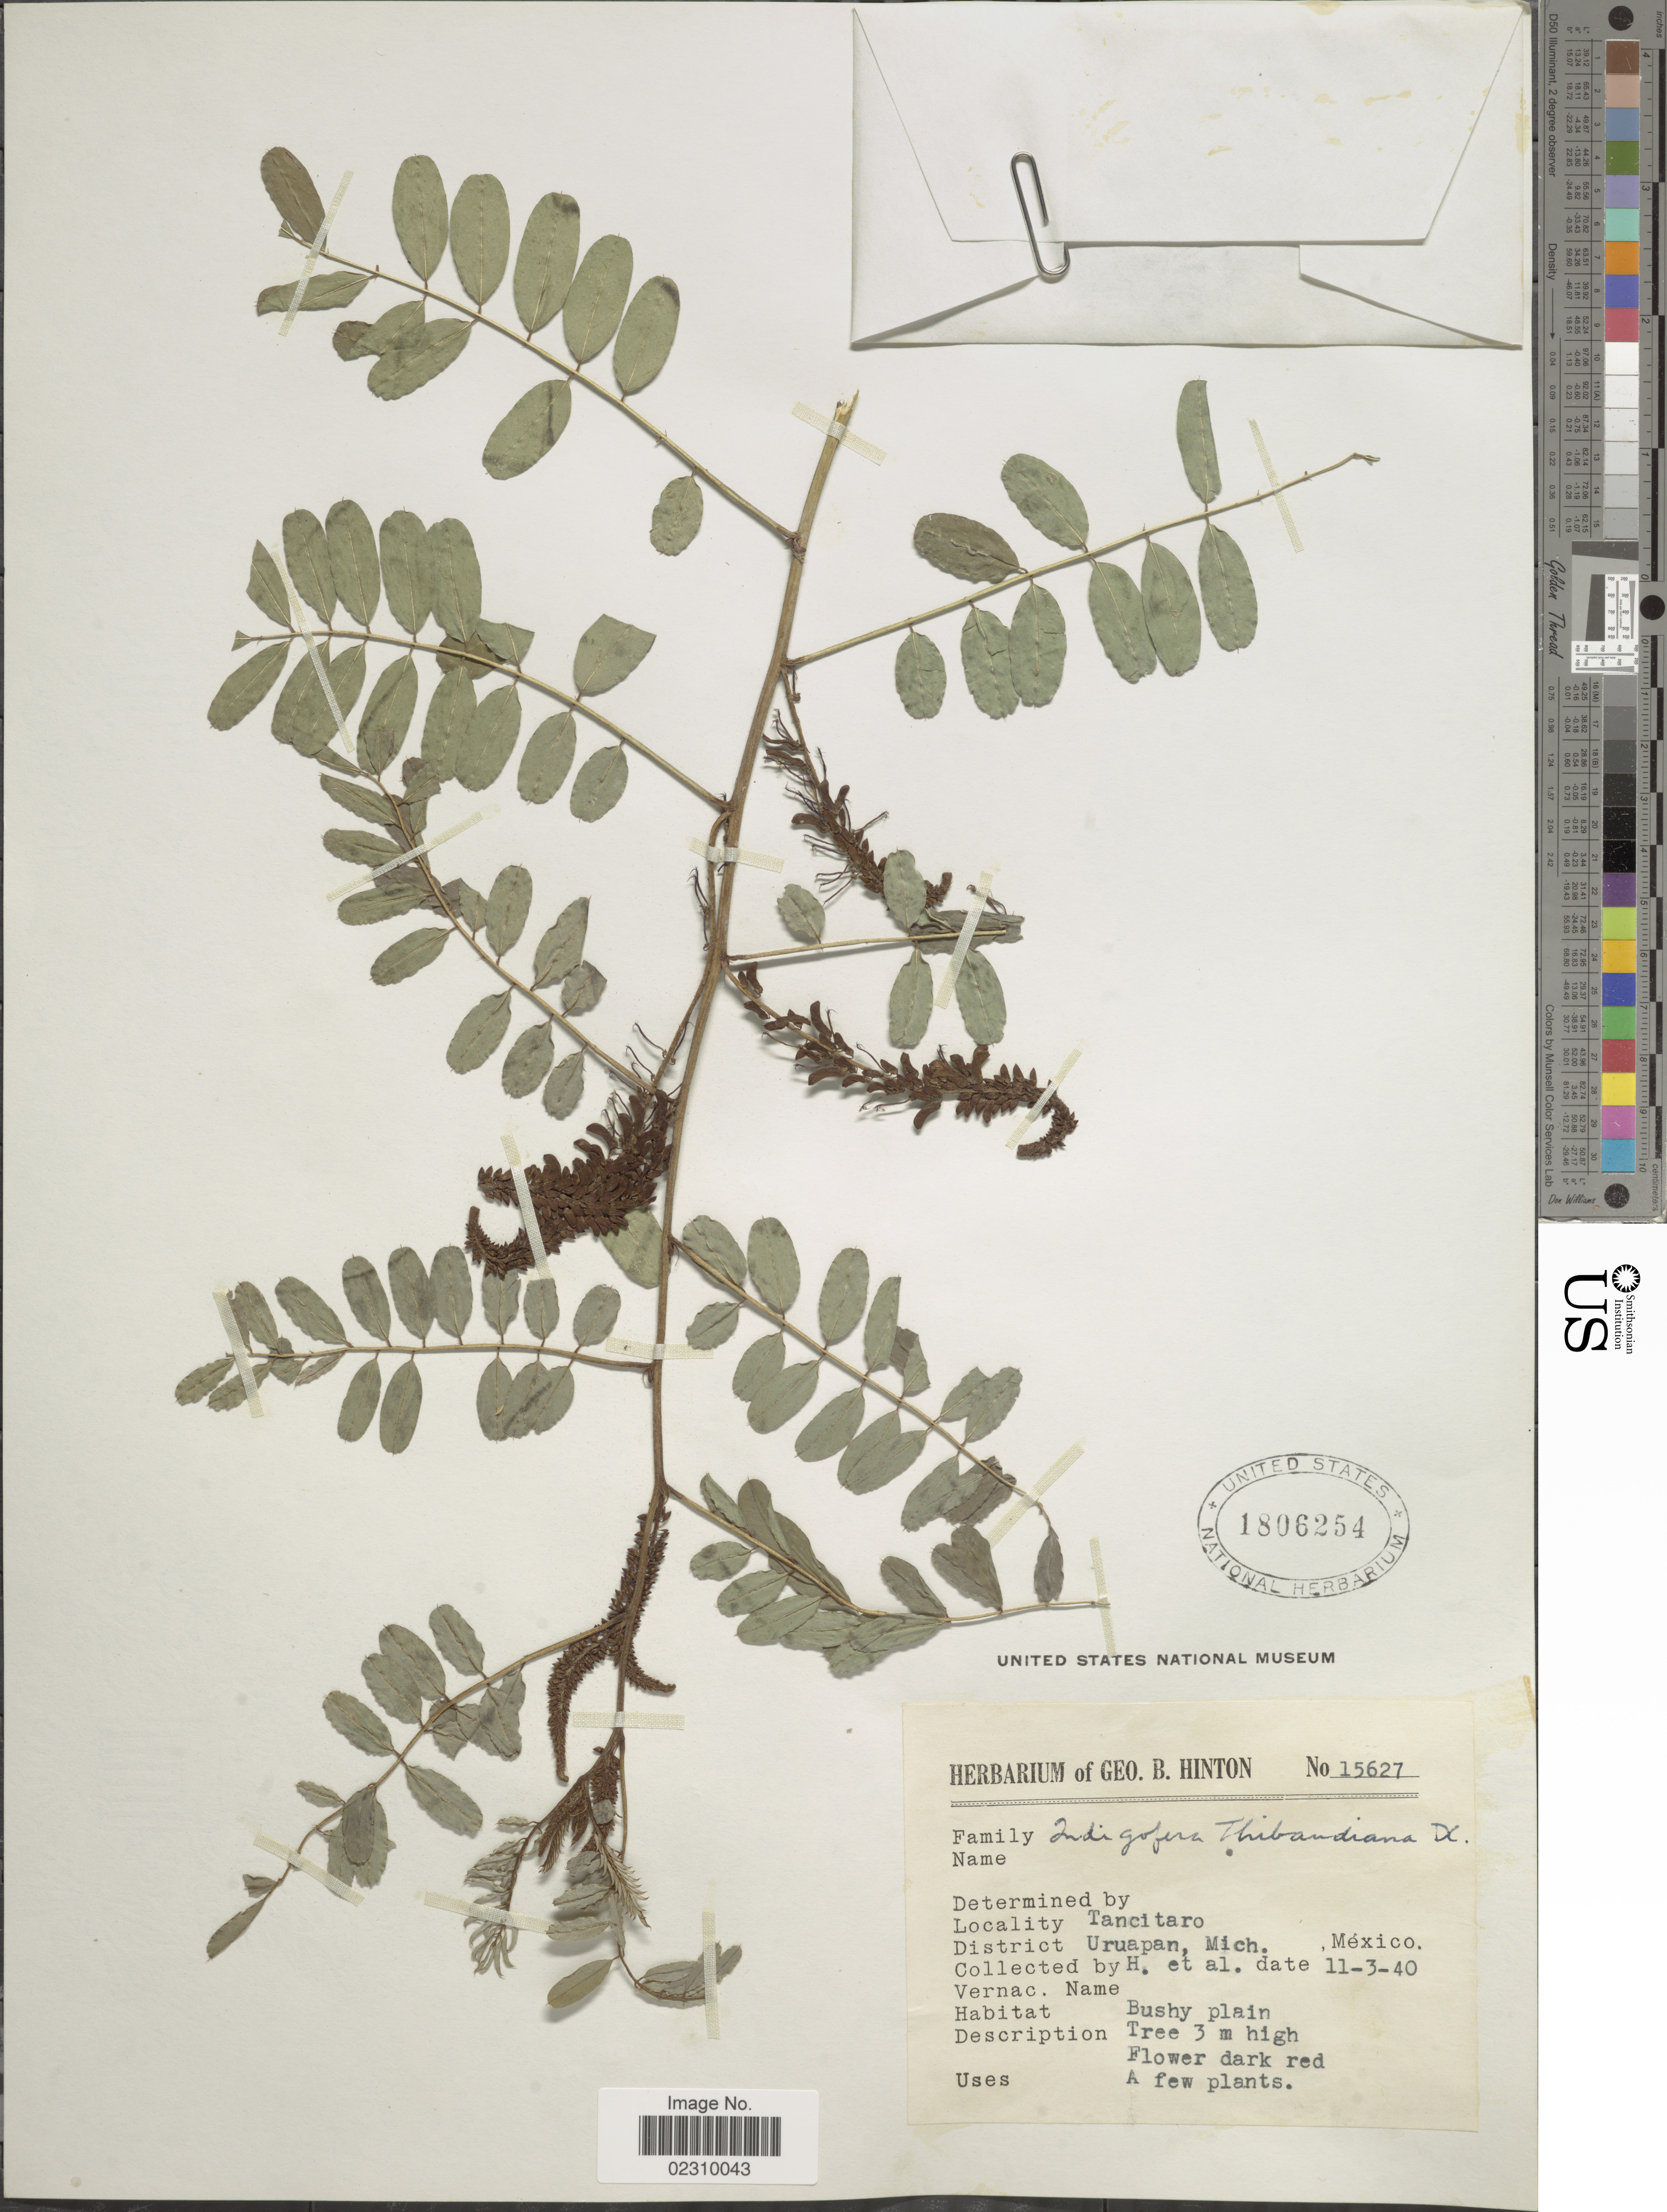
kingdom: Plantae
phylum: Tracheophyta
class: Magnoliopsida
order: Fabales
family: Fabaceae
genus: Indigofera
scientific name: Indigofera thibaudiana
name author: DC.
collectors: G. B. Hinton & et al.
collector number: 15627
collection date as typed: Transcribed d/m/y: 3/11/40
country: Mexico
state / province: Michoacán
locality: Tancitaro, District Uruapan, Mich.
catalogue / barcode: US 1806254